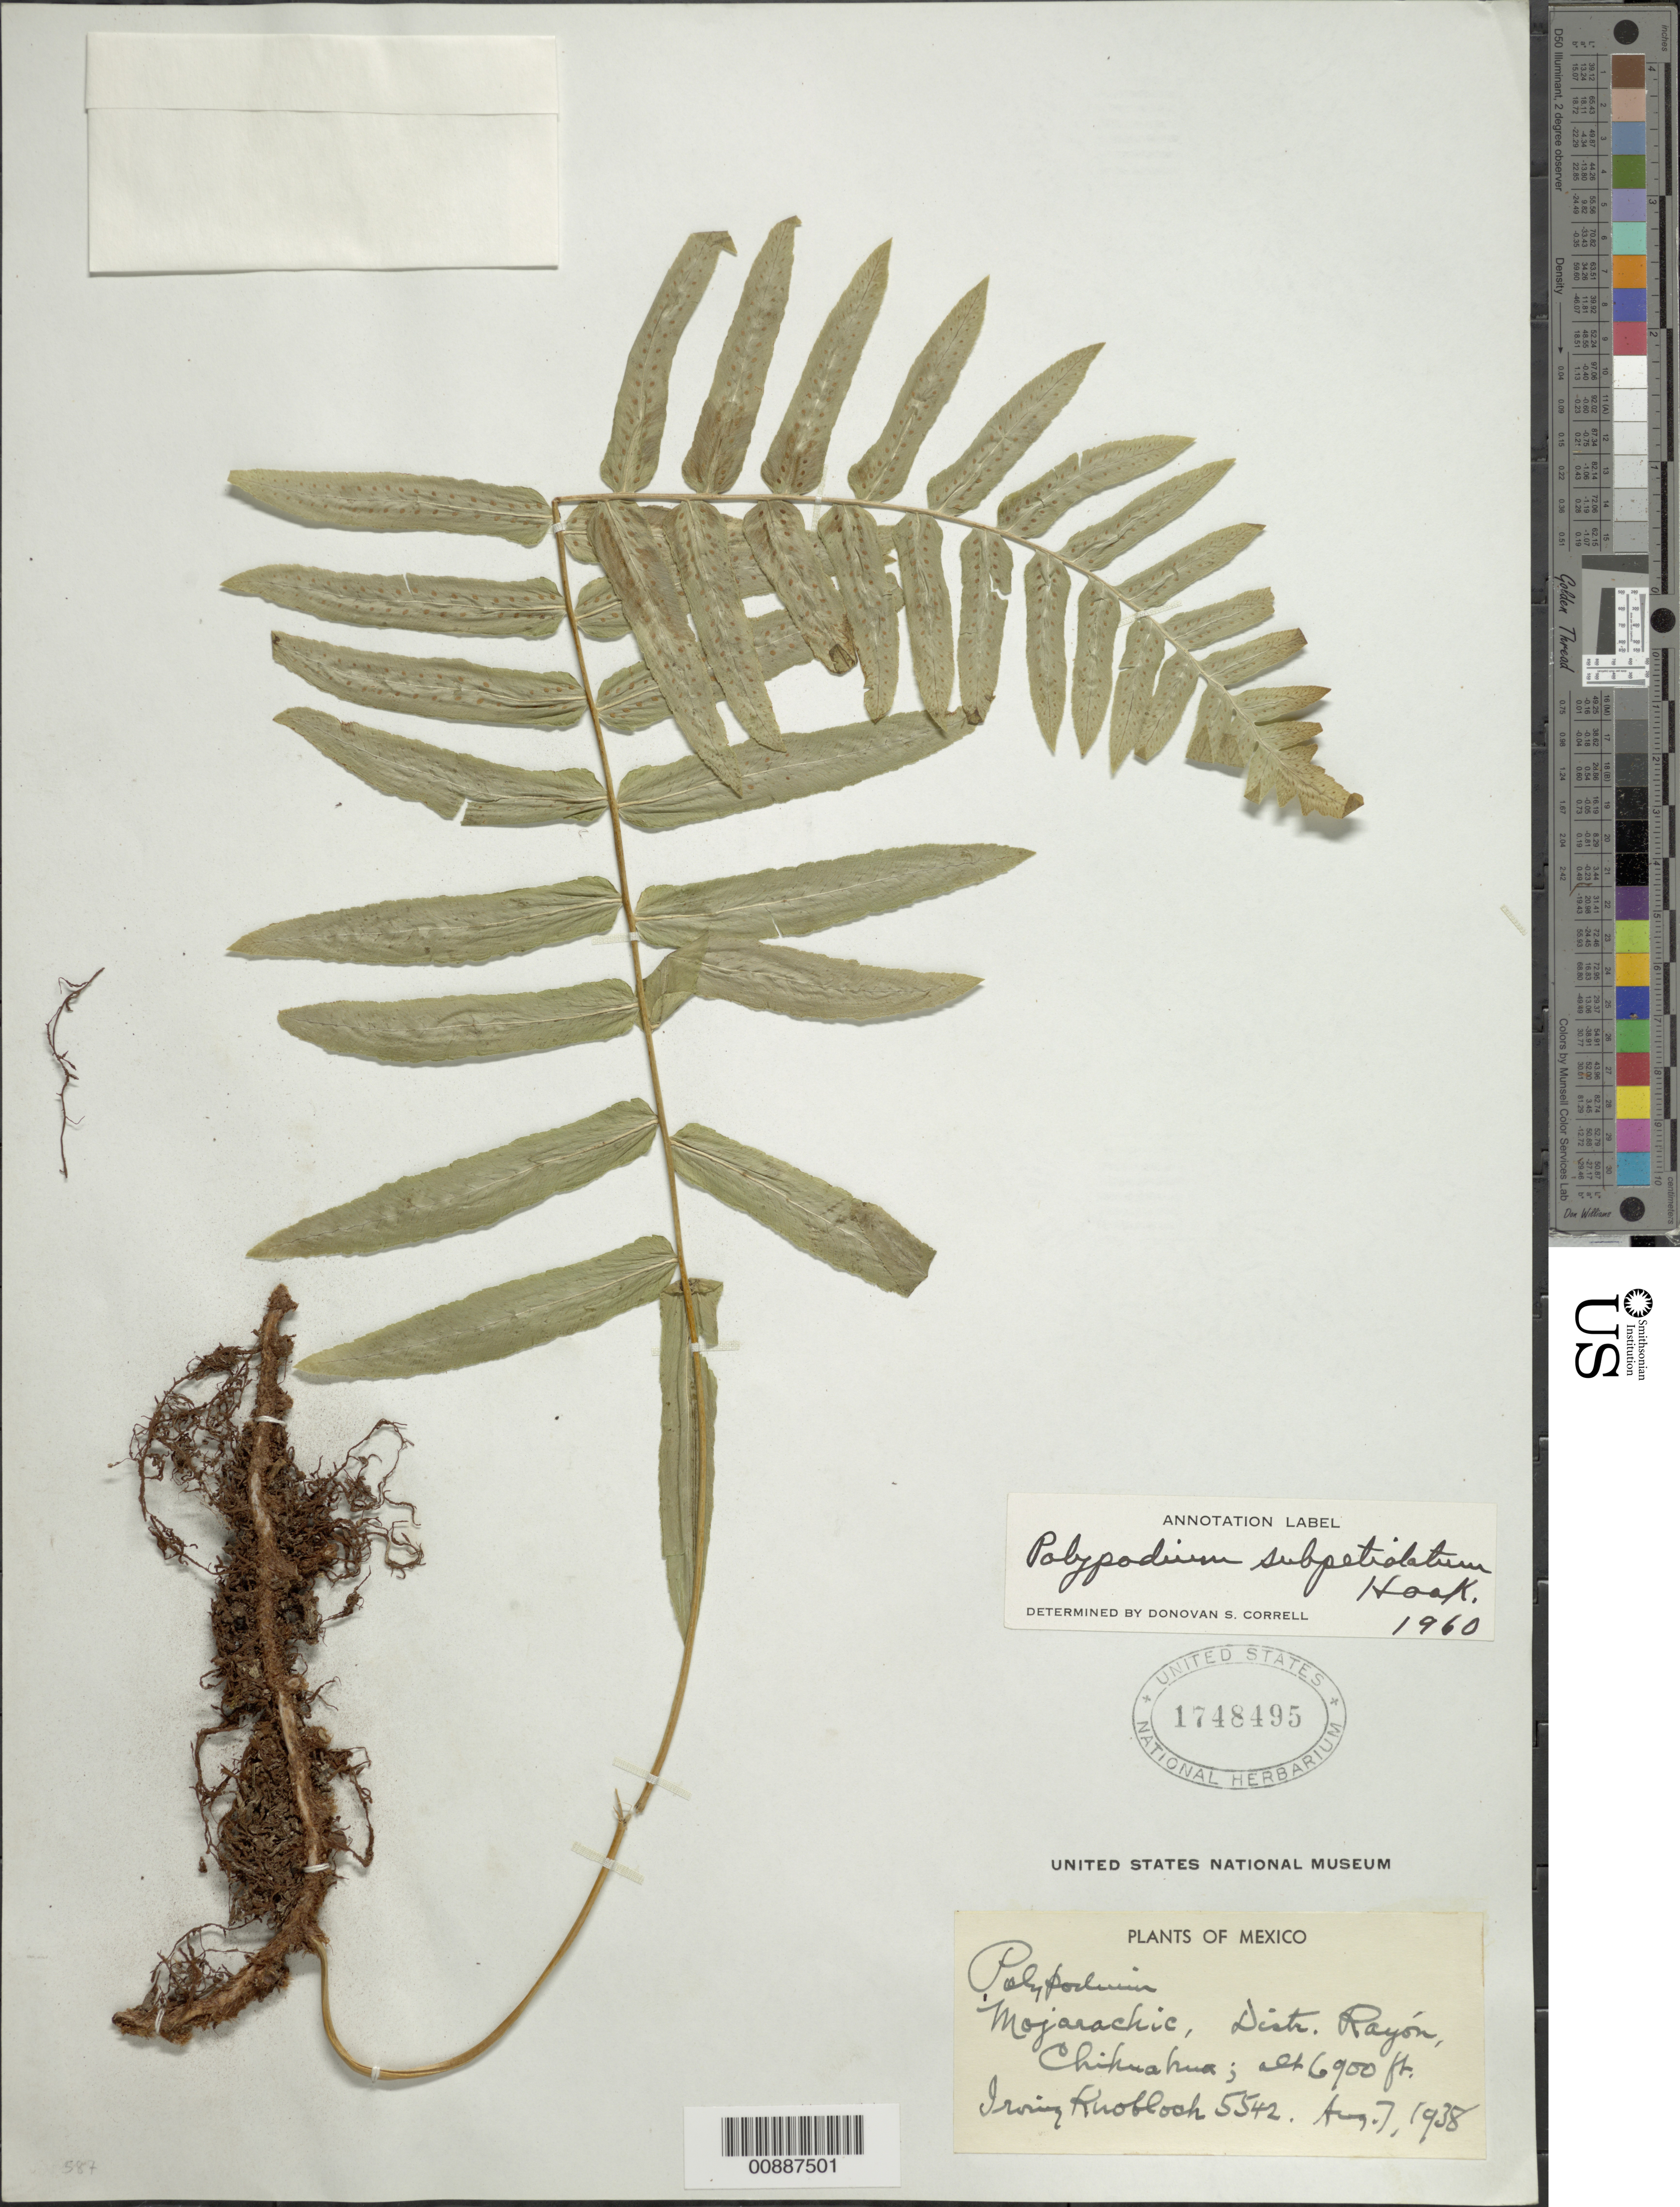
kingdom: Plantae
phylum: Tracheophyta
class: Polypodiopsida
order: Polypodiales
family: Polypodiaceae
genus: Polypodium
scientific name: Polypodium subpetiolatum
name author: Hook.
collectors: I. W. Knobloch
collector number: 5542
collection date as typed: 07 Aug 1938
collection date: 1938-08-07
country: Mexico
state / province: Chihuahua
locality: Mojarachic, Distr. Rayón, Chihuahua.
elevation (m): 2103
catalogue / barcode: US 1748495